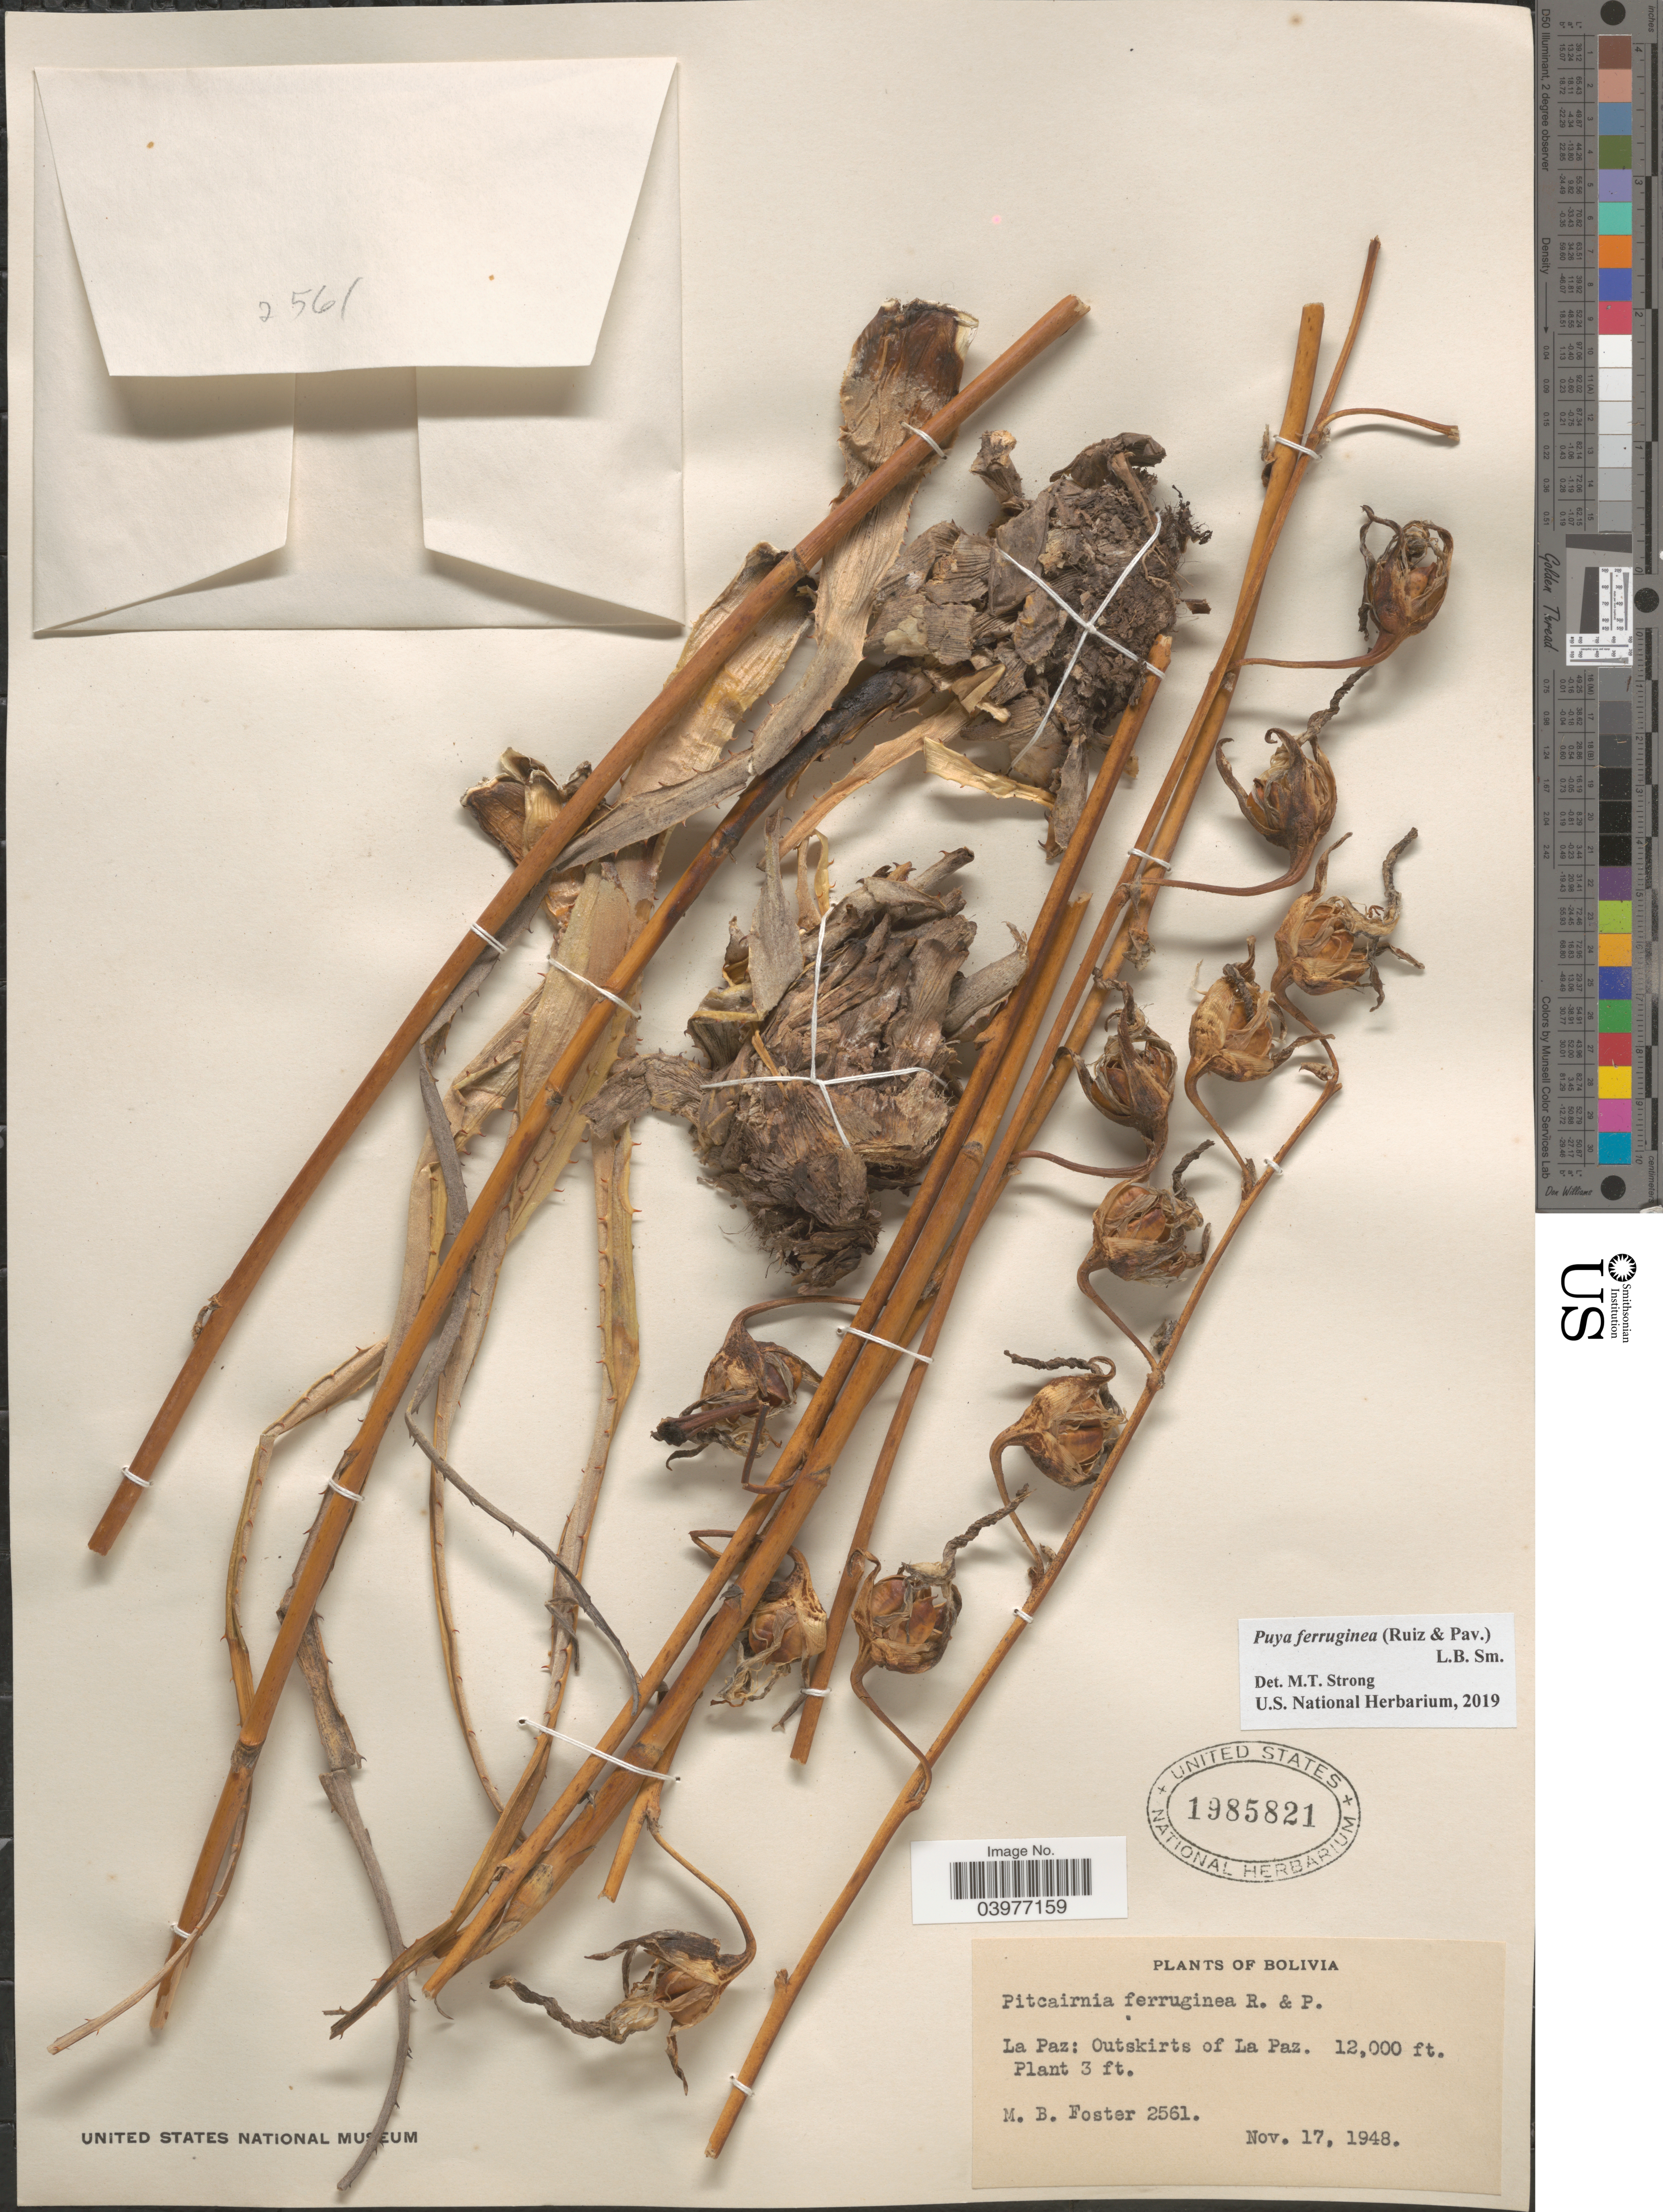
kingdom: Plantae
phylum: Tracheophyta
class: Liliopsida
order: Poales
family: Bromeliaceae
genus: Puya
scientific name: Puya ferruginea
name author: (Ruiz & Pav.) L.B. Sm.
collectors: M. B. Foster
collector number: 2561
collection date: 1948-11-17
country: Bolivia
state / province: La Paz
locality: Outskirts of La Paz.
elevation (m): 3658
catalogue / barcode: US 1985821